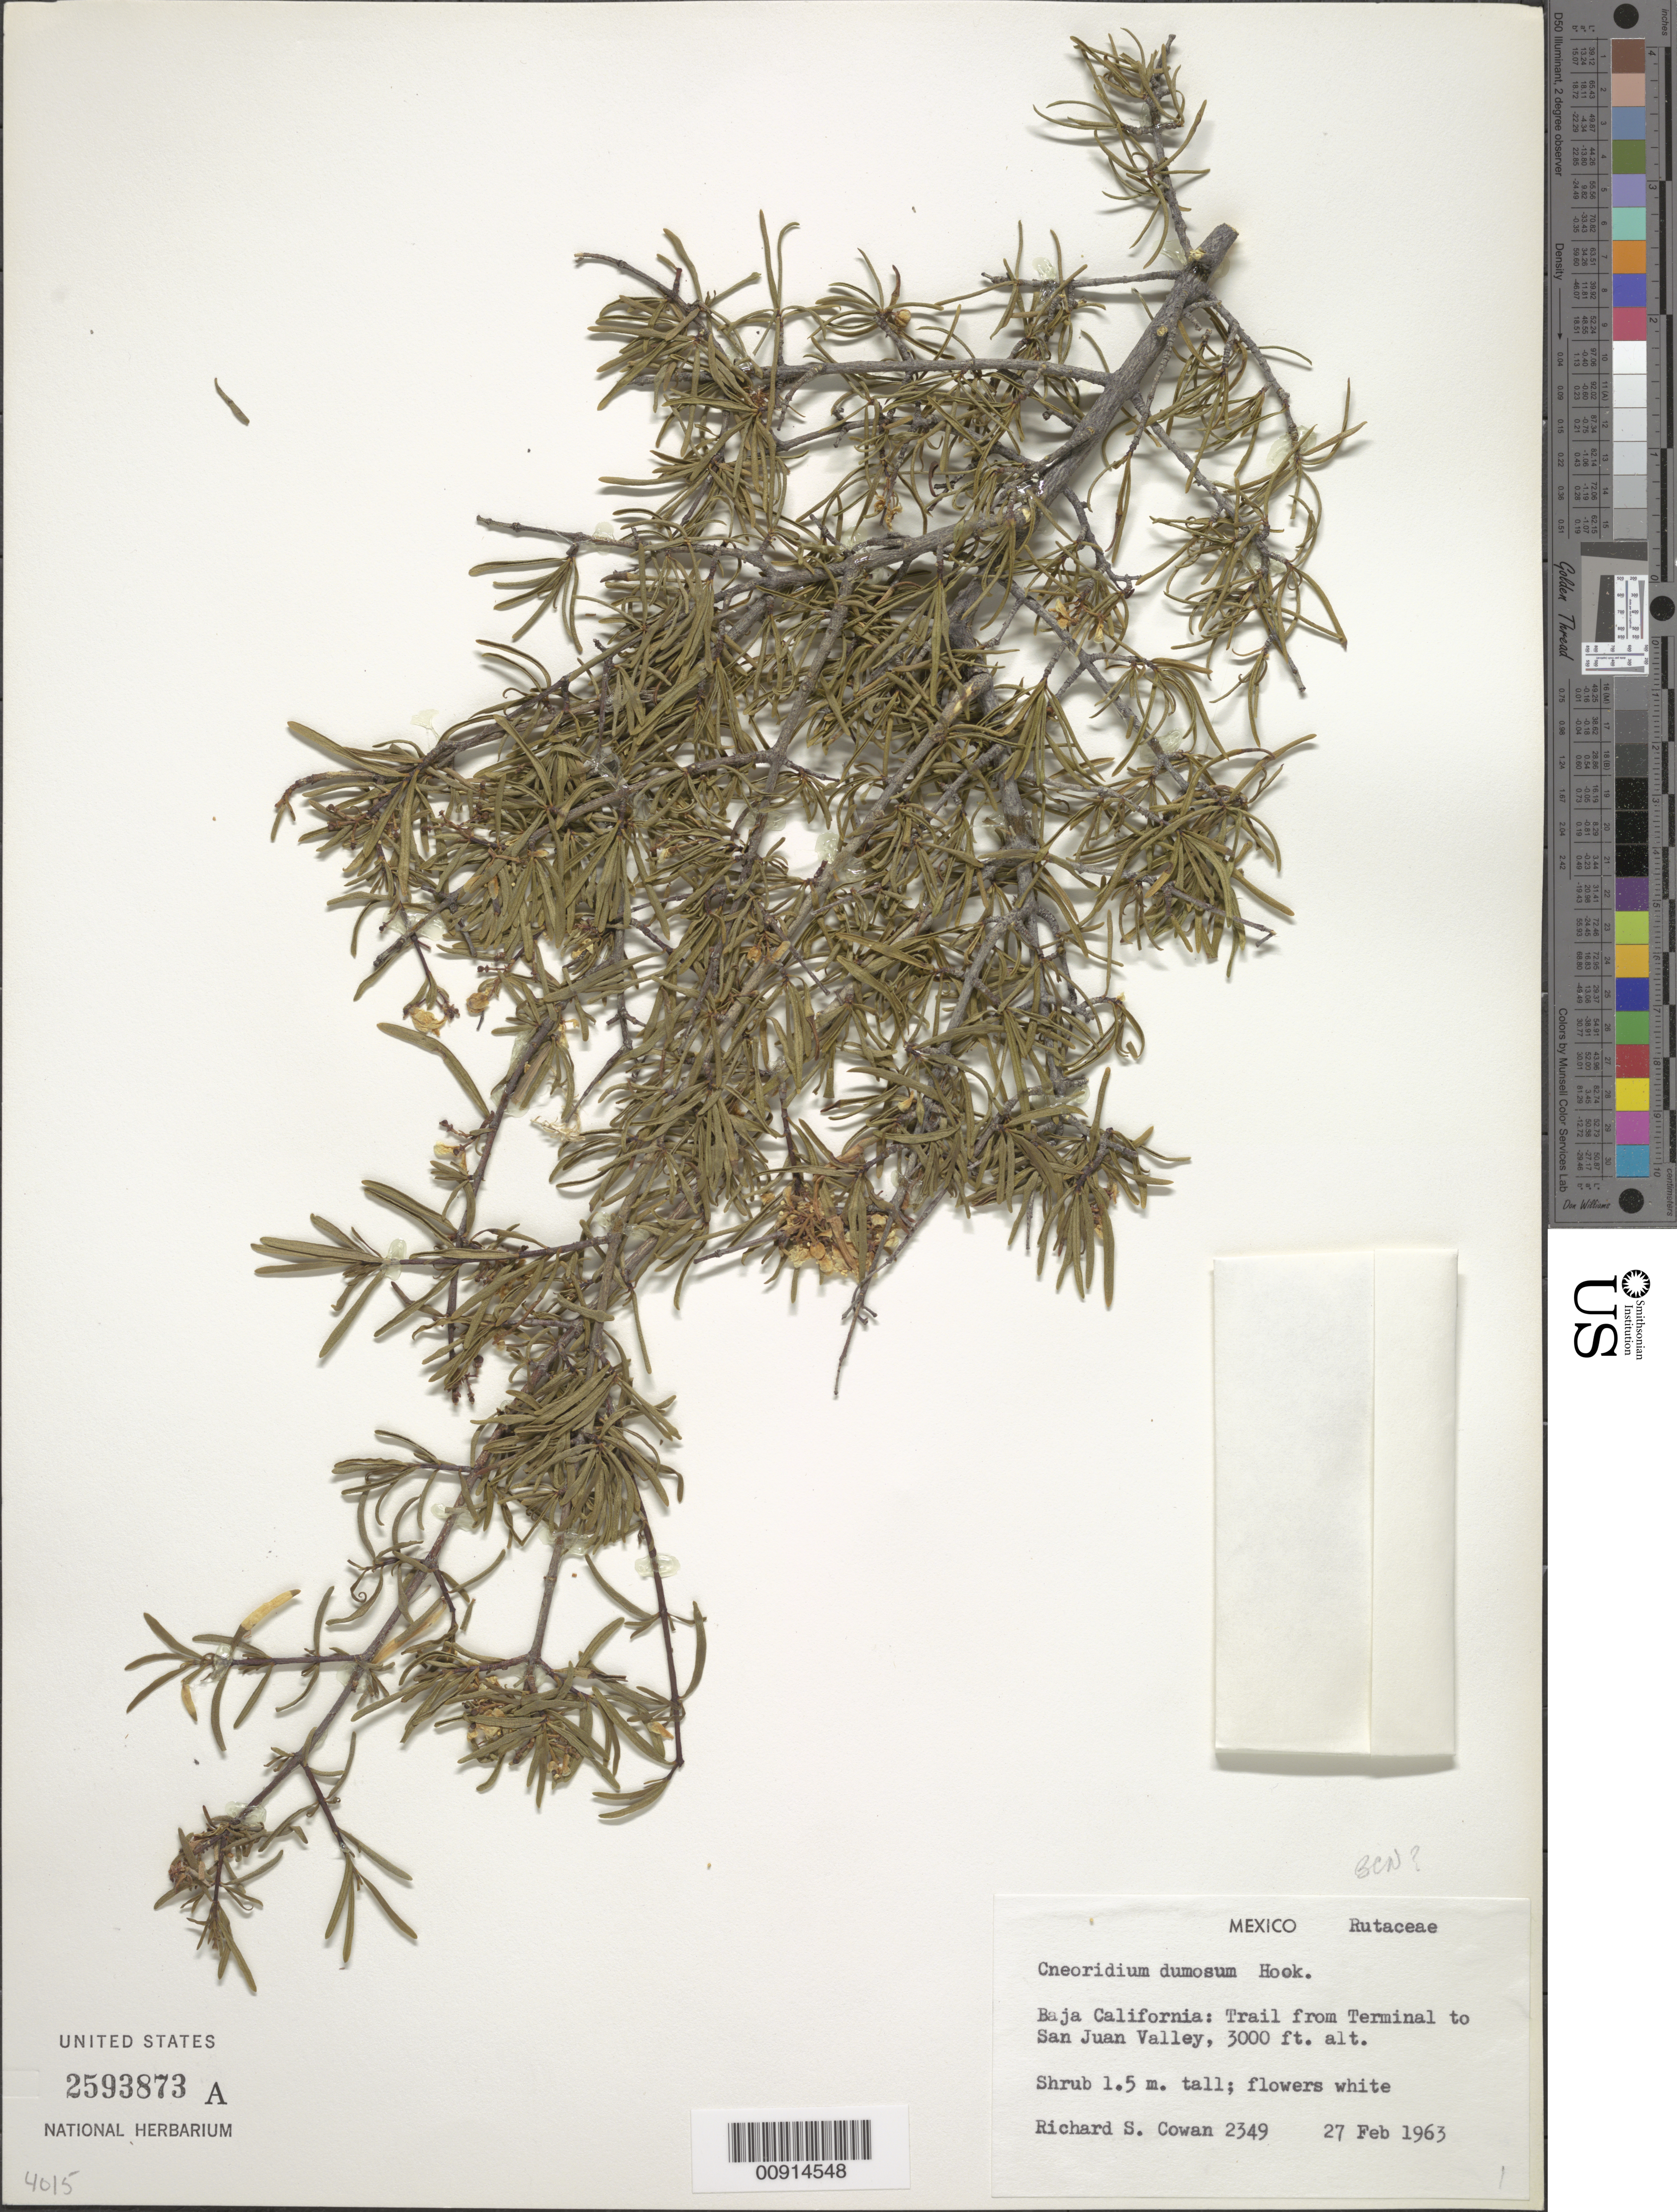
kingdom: Plantae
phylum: Tracheophyta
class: Magnoliopsida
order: Sapindales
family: Rutaceae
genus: Cneoridium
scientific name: Cneoridium dumosum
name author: (Nutt. ex Torr. & A. Gray) Hook. f. ex Baill.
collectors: R. S. Cowan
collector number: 2349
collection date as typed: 27 Feb 1963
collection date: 1963-02-27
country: Mexico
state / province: Baja California Norte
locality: Baja California: Trail from Terminal to San Juan Valley.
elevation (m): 914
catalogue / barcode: US 2593873A